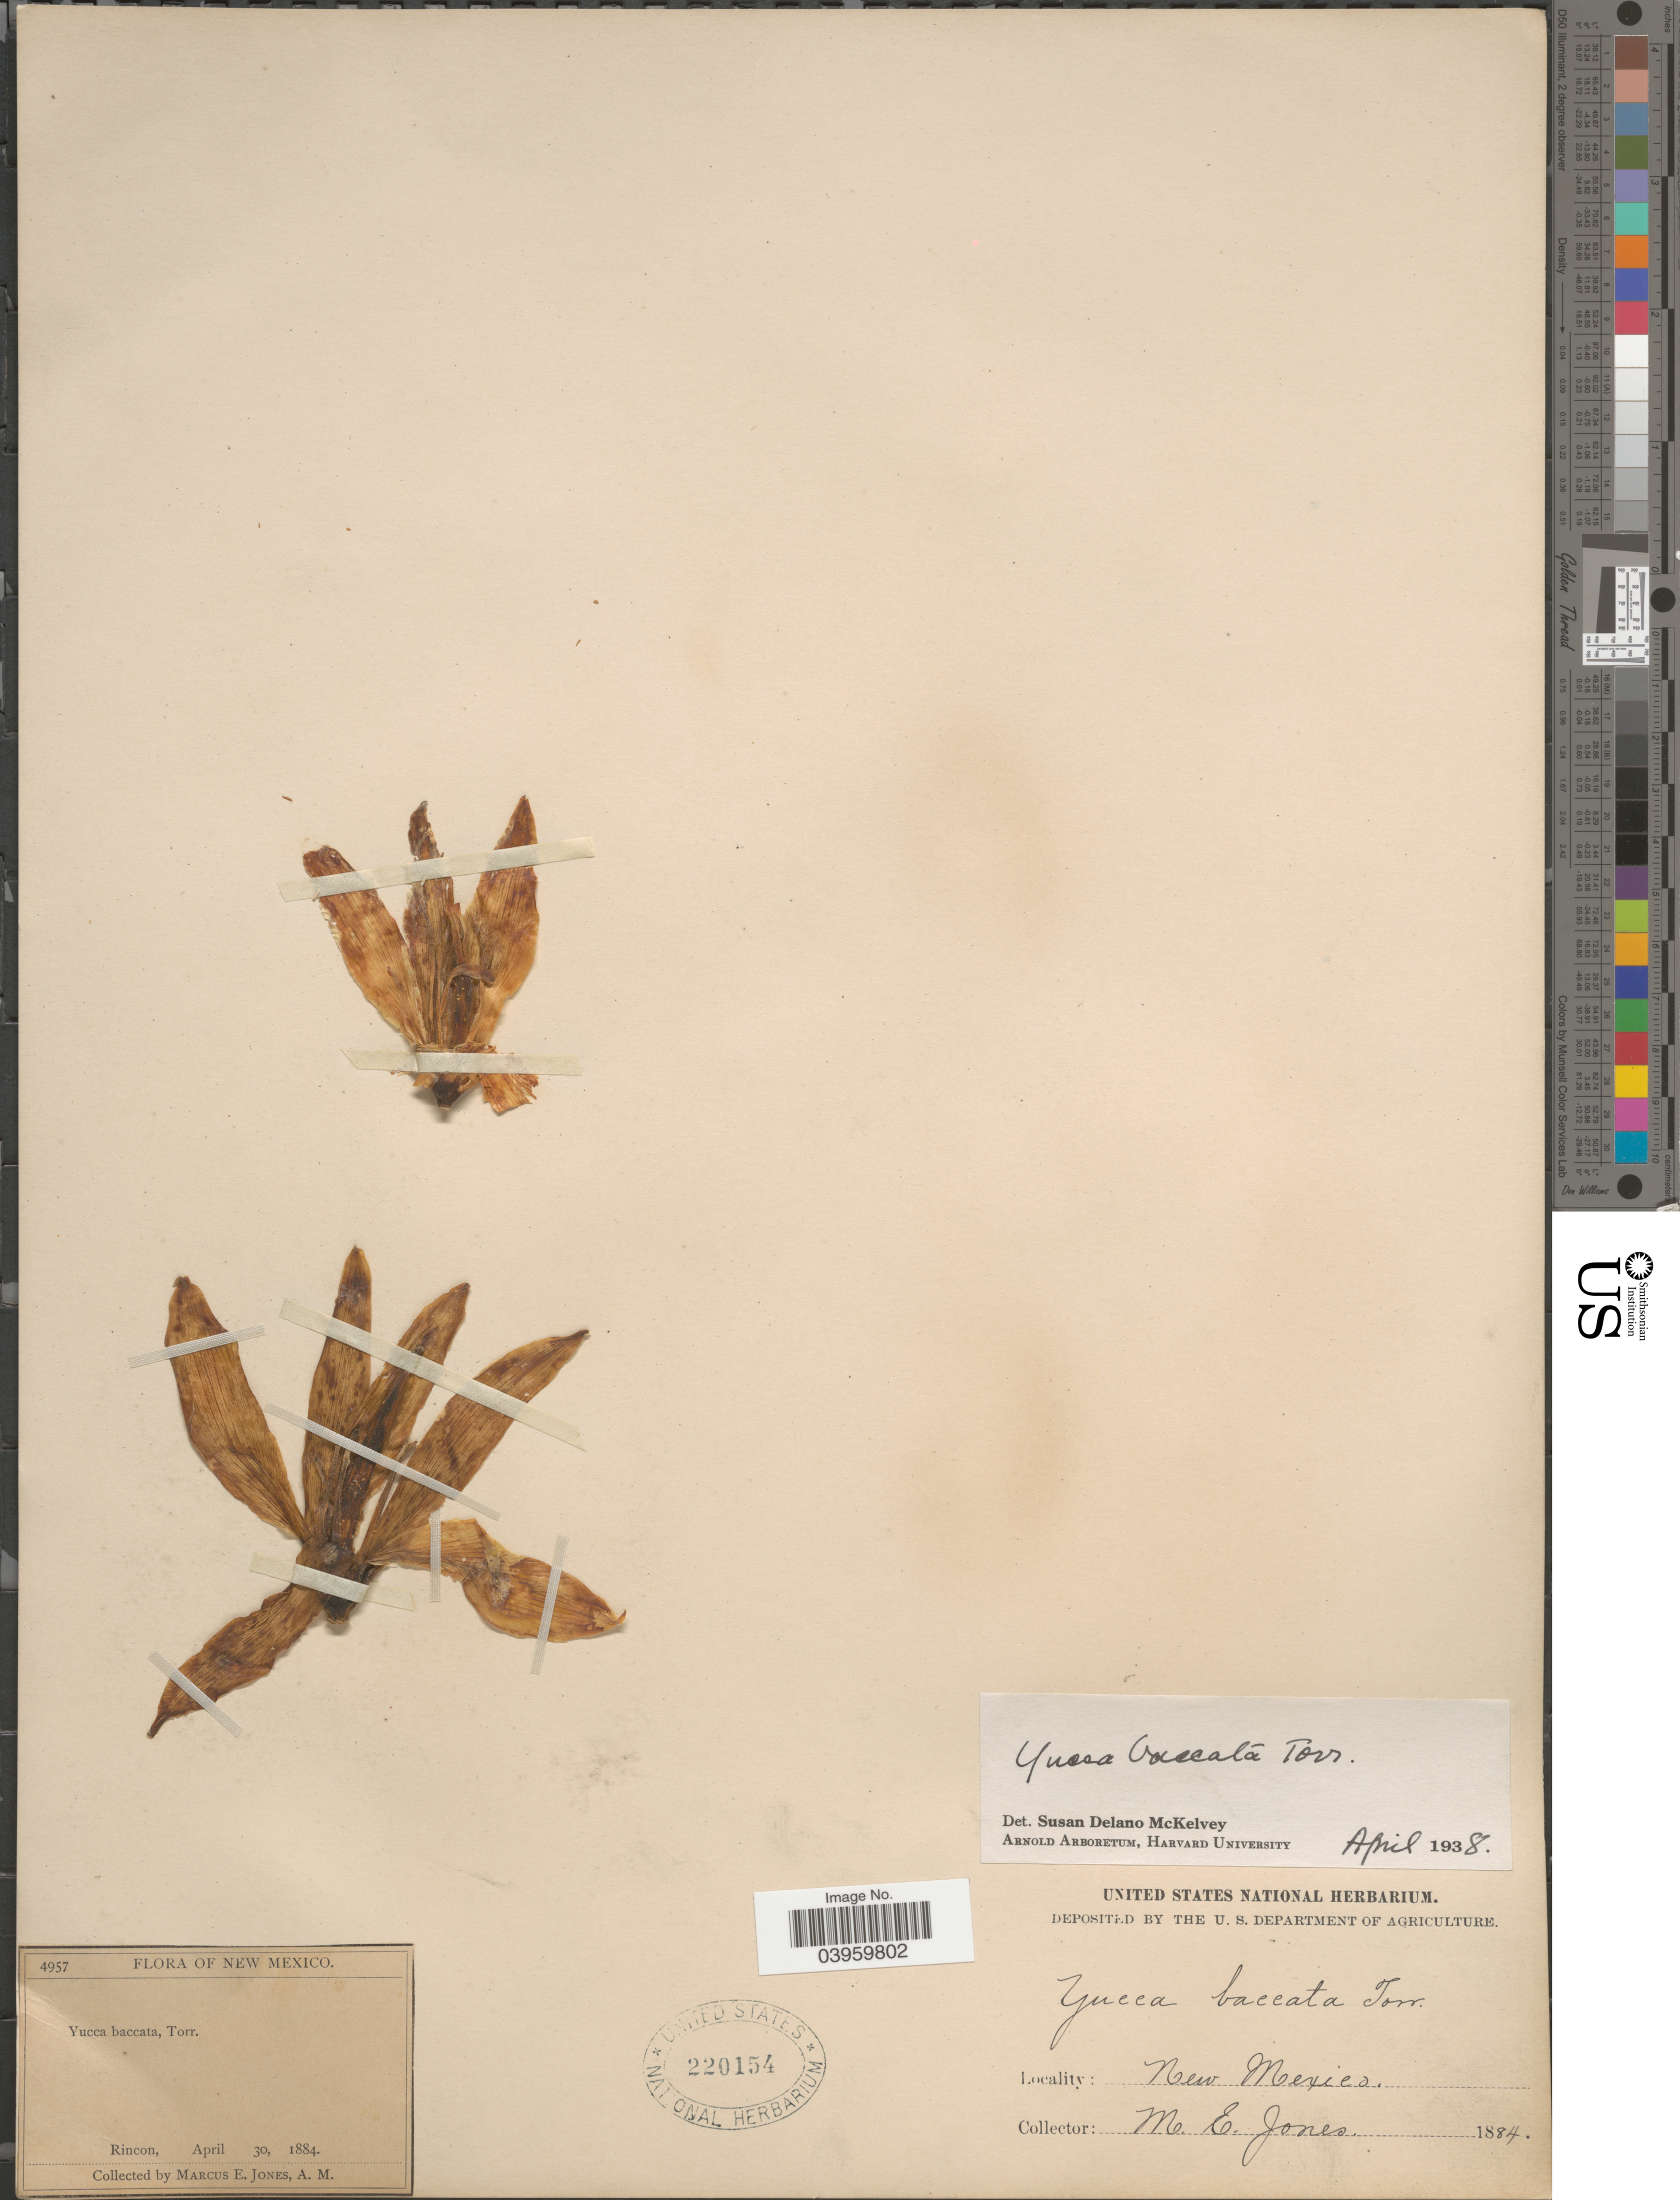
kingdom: Plantae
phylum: Tracheophyta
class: Liliopsida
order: Asparagales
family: Asparagaceae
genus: Yucca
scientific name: Yucca baccata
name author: Torr.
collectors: M. E. Jones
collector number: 4957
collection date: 1884-04-30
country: United States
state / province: New Mexico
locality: Rincon.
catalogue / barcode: US 220154